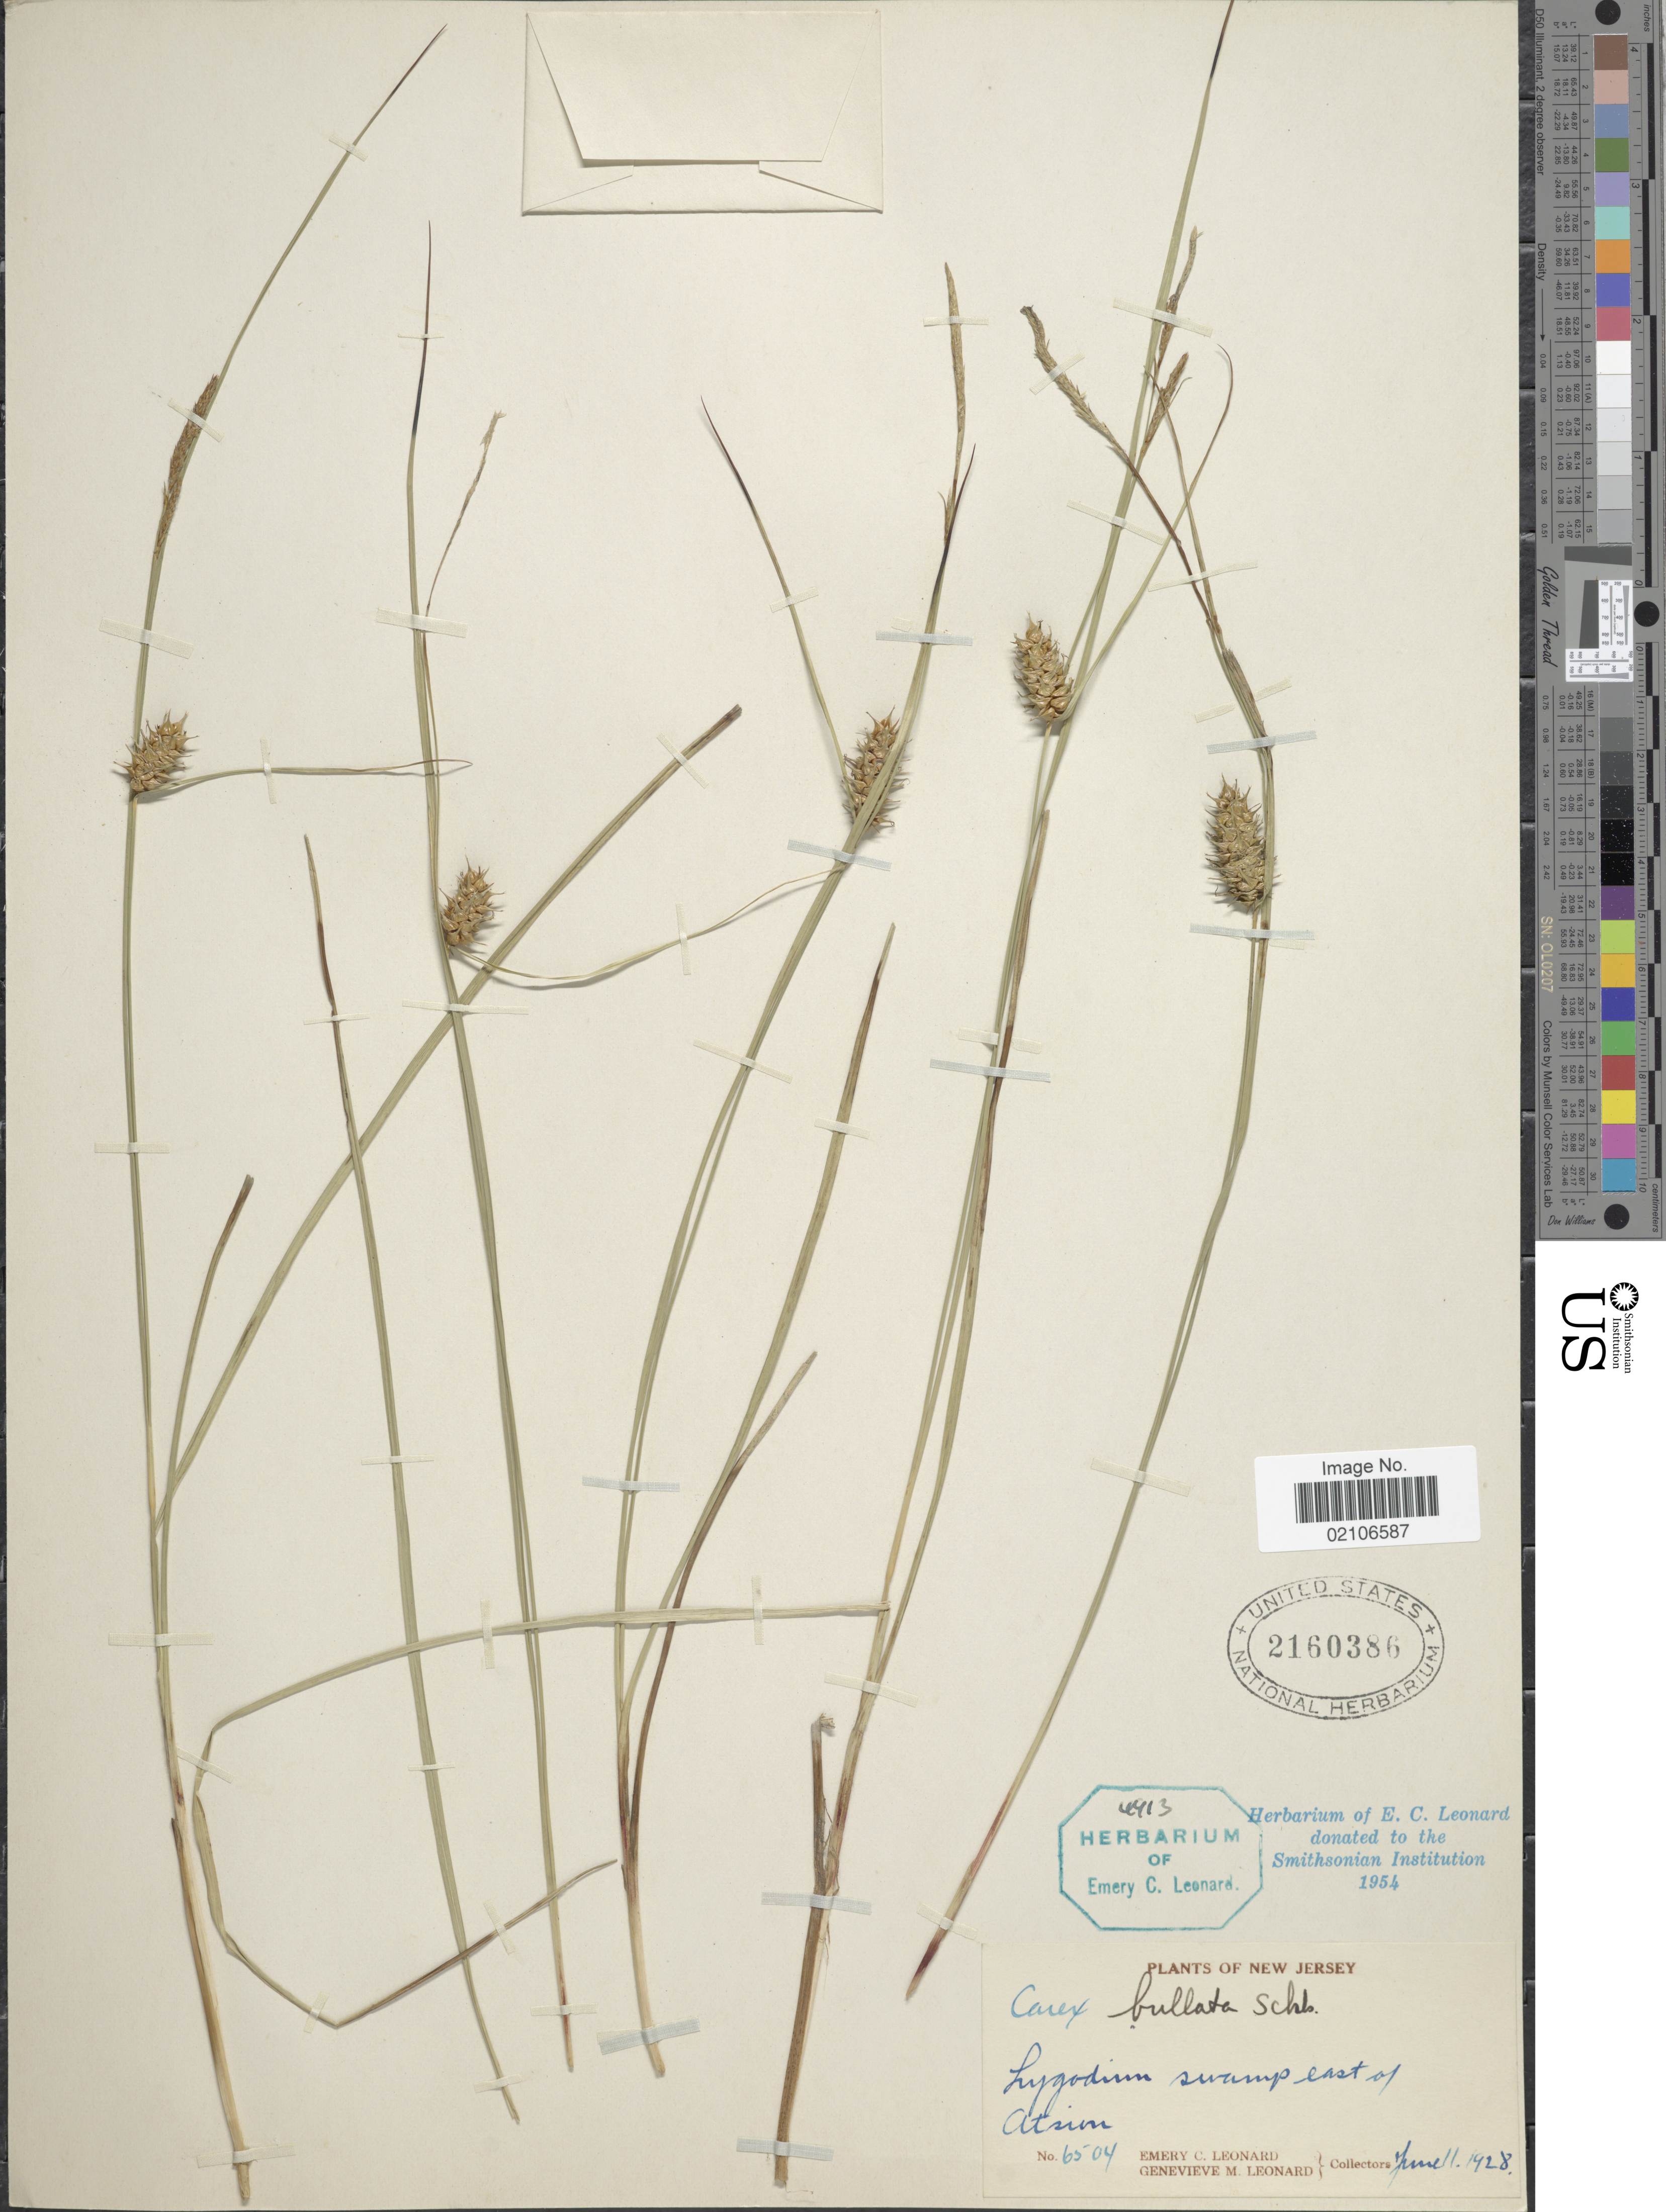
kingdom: Plantae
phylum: Tracheophyta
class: Liliopsida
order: Poales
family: Cyperaceae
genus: Carex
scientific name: Carex bullata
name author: Schkuhr ex Willd.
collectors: E. C. Leonard & G. M. Leonard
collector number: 6504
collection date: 1928-06-11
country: United States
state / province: New Jersey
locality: Lygodium swamp east of Atsion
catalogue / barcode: US 2160386